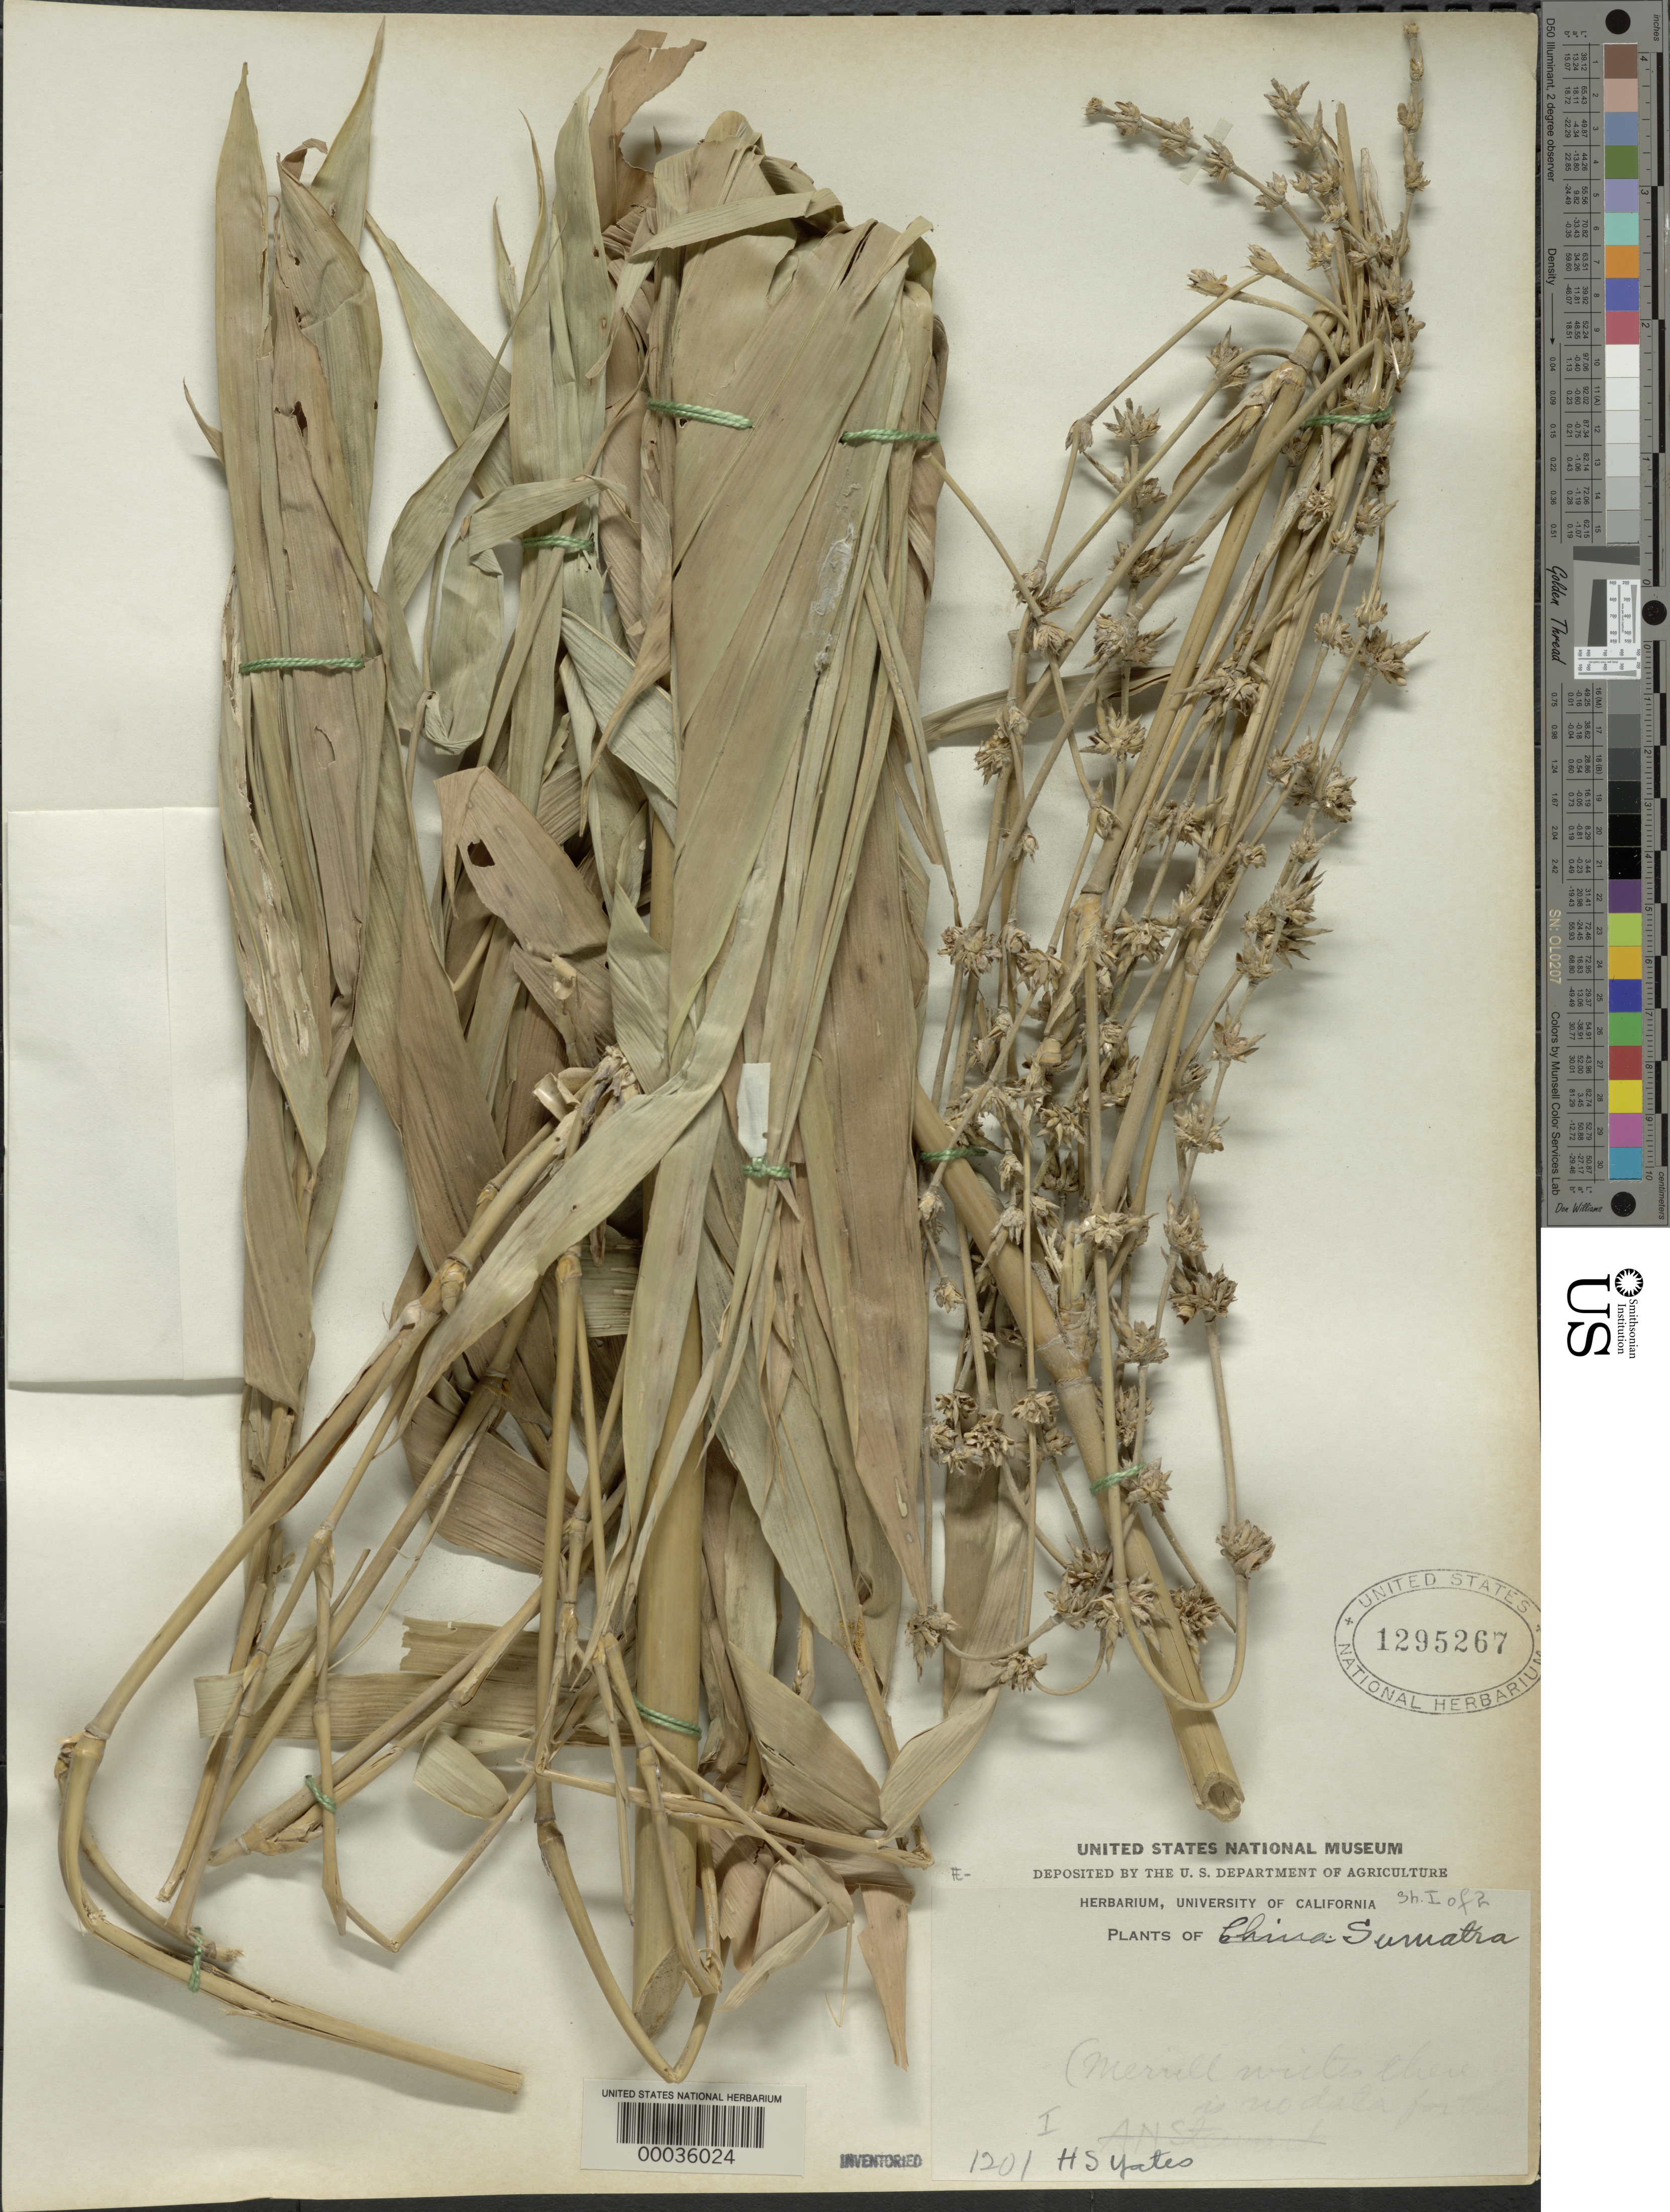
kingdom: Plantae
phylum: Tracheophyta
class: Liliopsida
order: Poales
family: Poaceae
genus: Dendrocalamus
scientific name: Dendrocalamus sp.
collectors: H. S. Yates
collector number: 1201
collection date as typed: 12 Nov 1924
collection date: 1924-11-12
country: Indonesia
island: Sumatra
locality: Boenoet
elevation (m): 31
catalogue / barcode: US 1295267